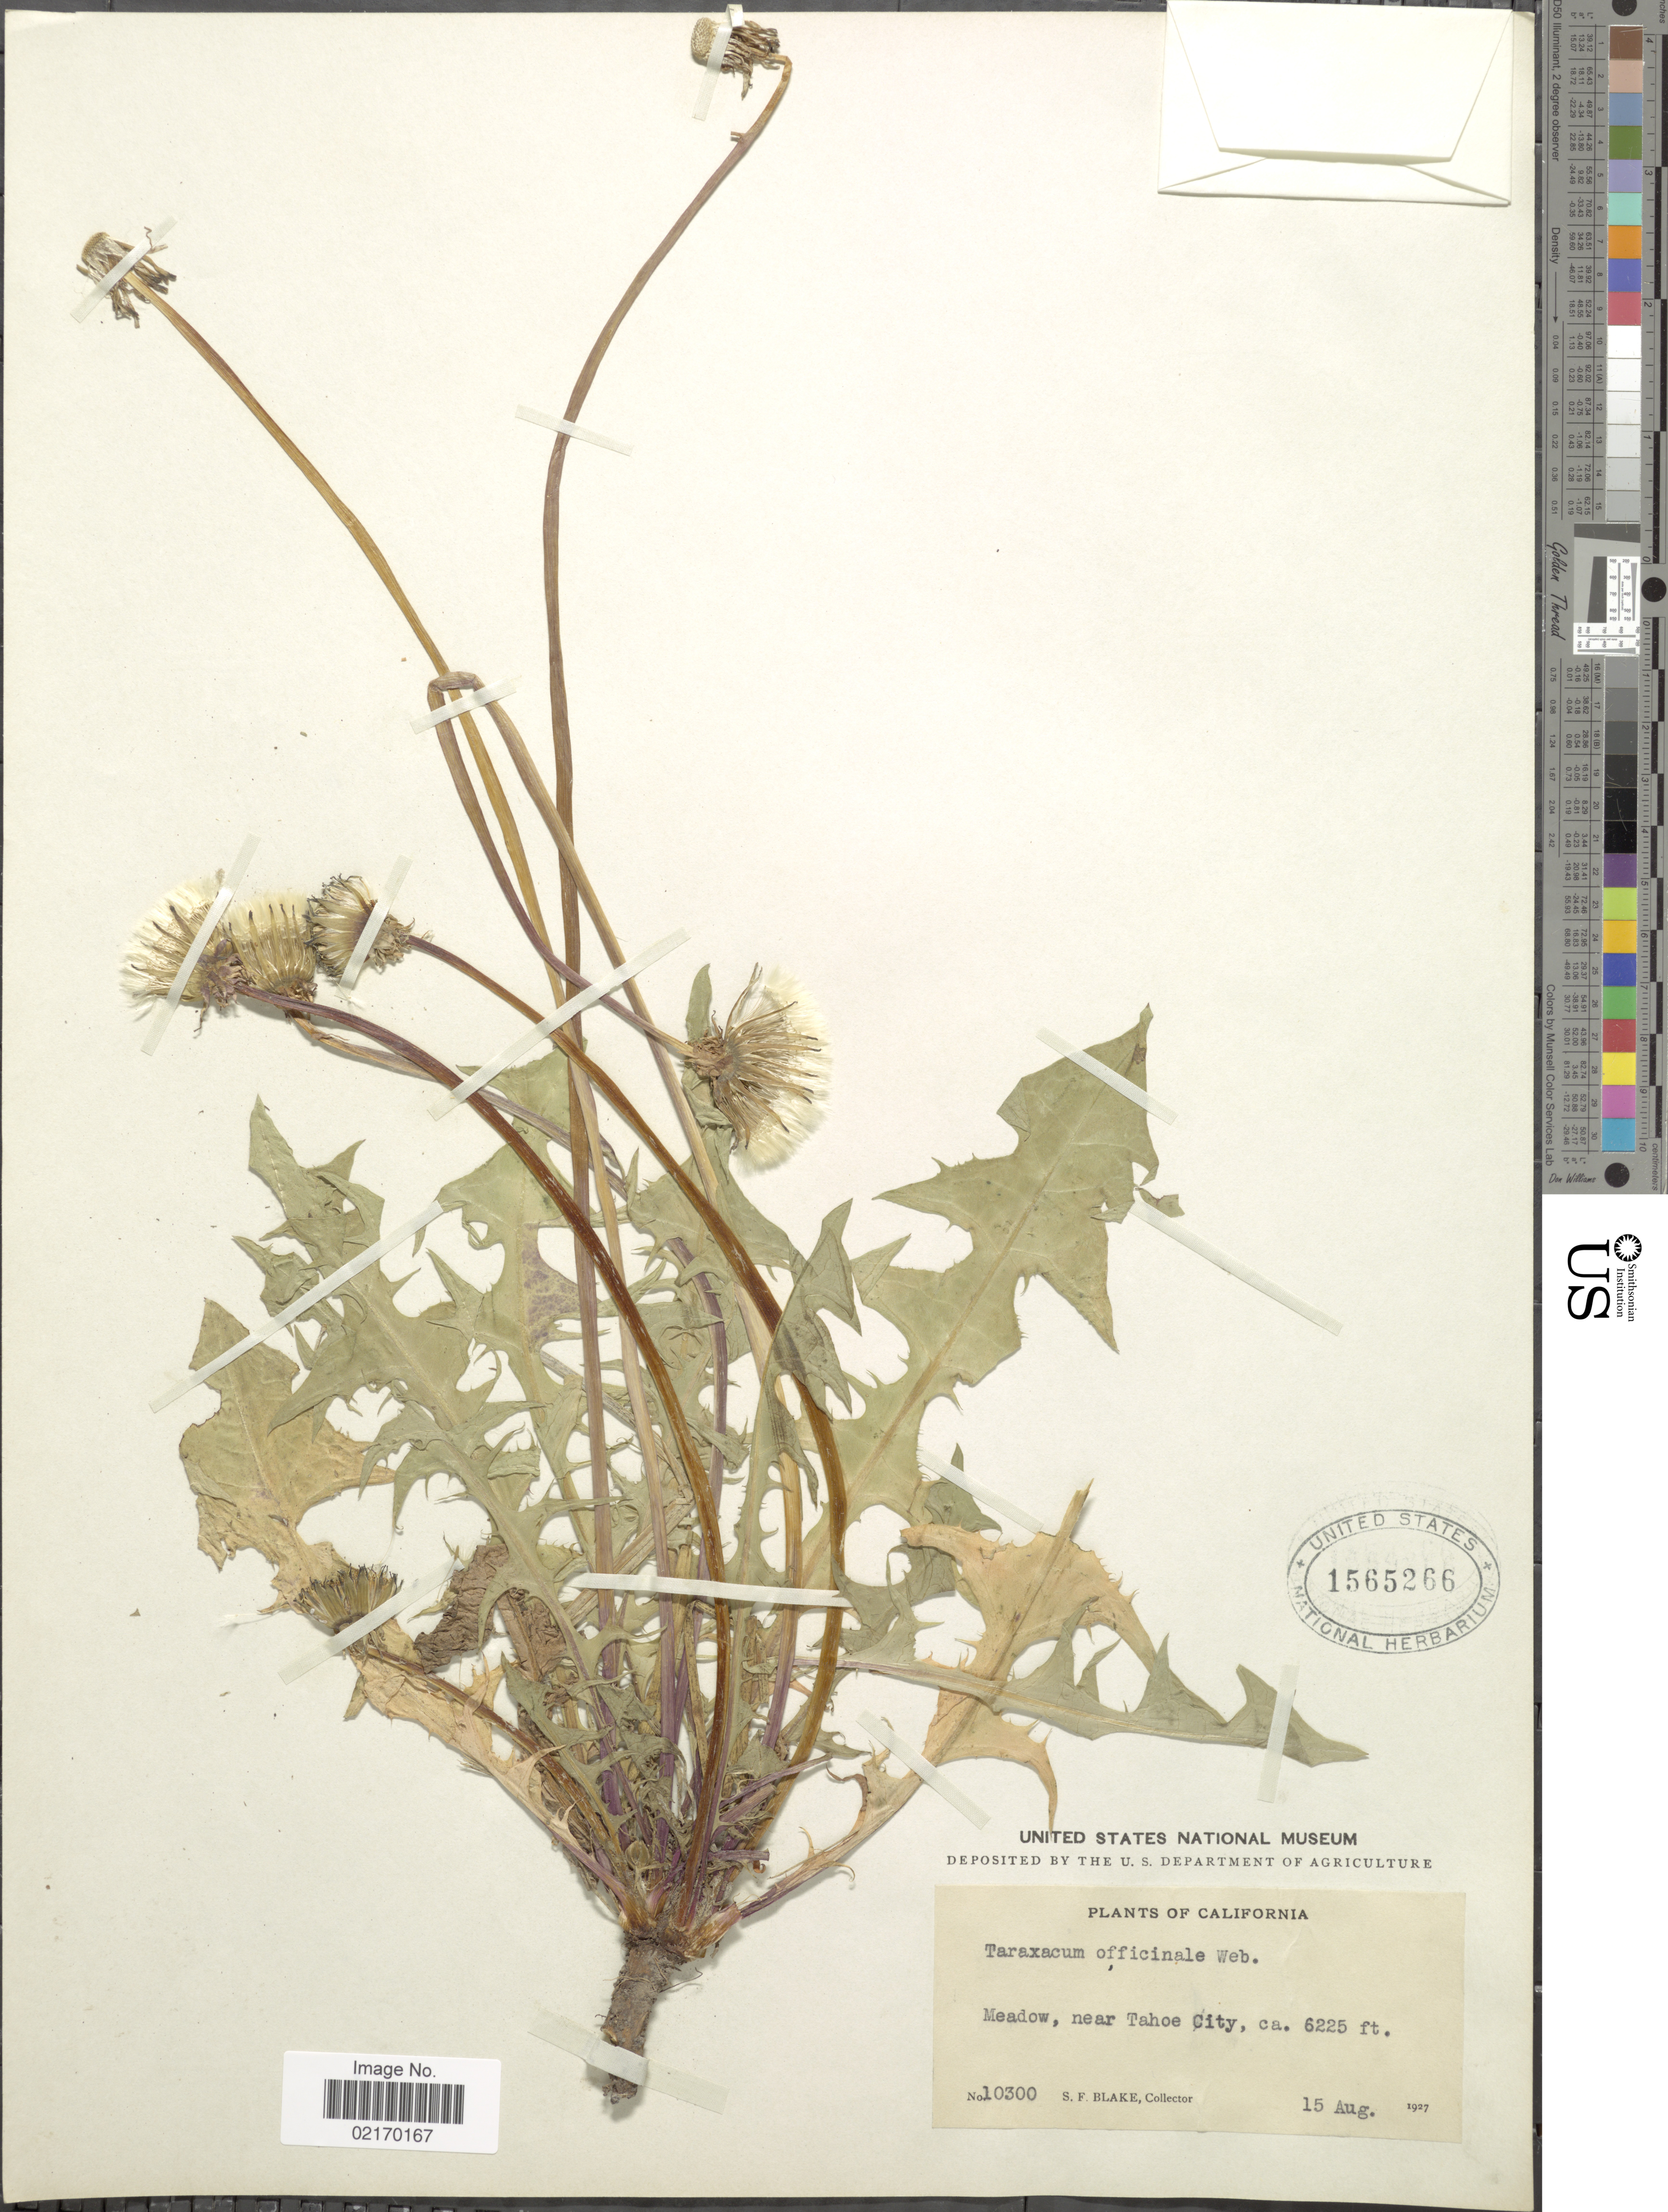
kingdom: Plantae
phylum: Tracheophyta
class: Magnoliopsida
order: Asterales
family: Asteraceae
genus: Taraxacum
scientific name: Taraxacum officinale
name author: G.H. Weber ex F.H. Wigg.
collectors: S. Blake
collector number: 10300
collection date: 1927-08-15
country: United States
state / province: California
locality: Meadow, near Tahoe City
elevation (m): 1897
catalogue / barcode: US 1565266